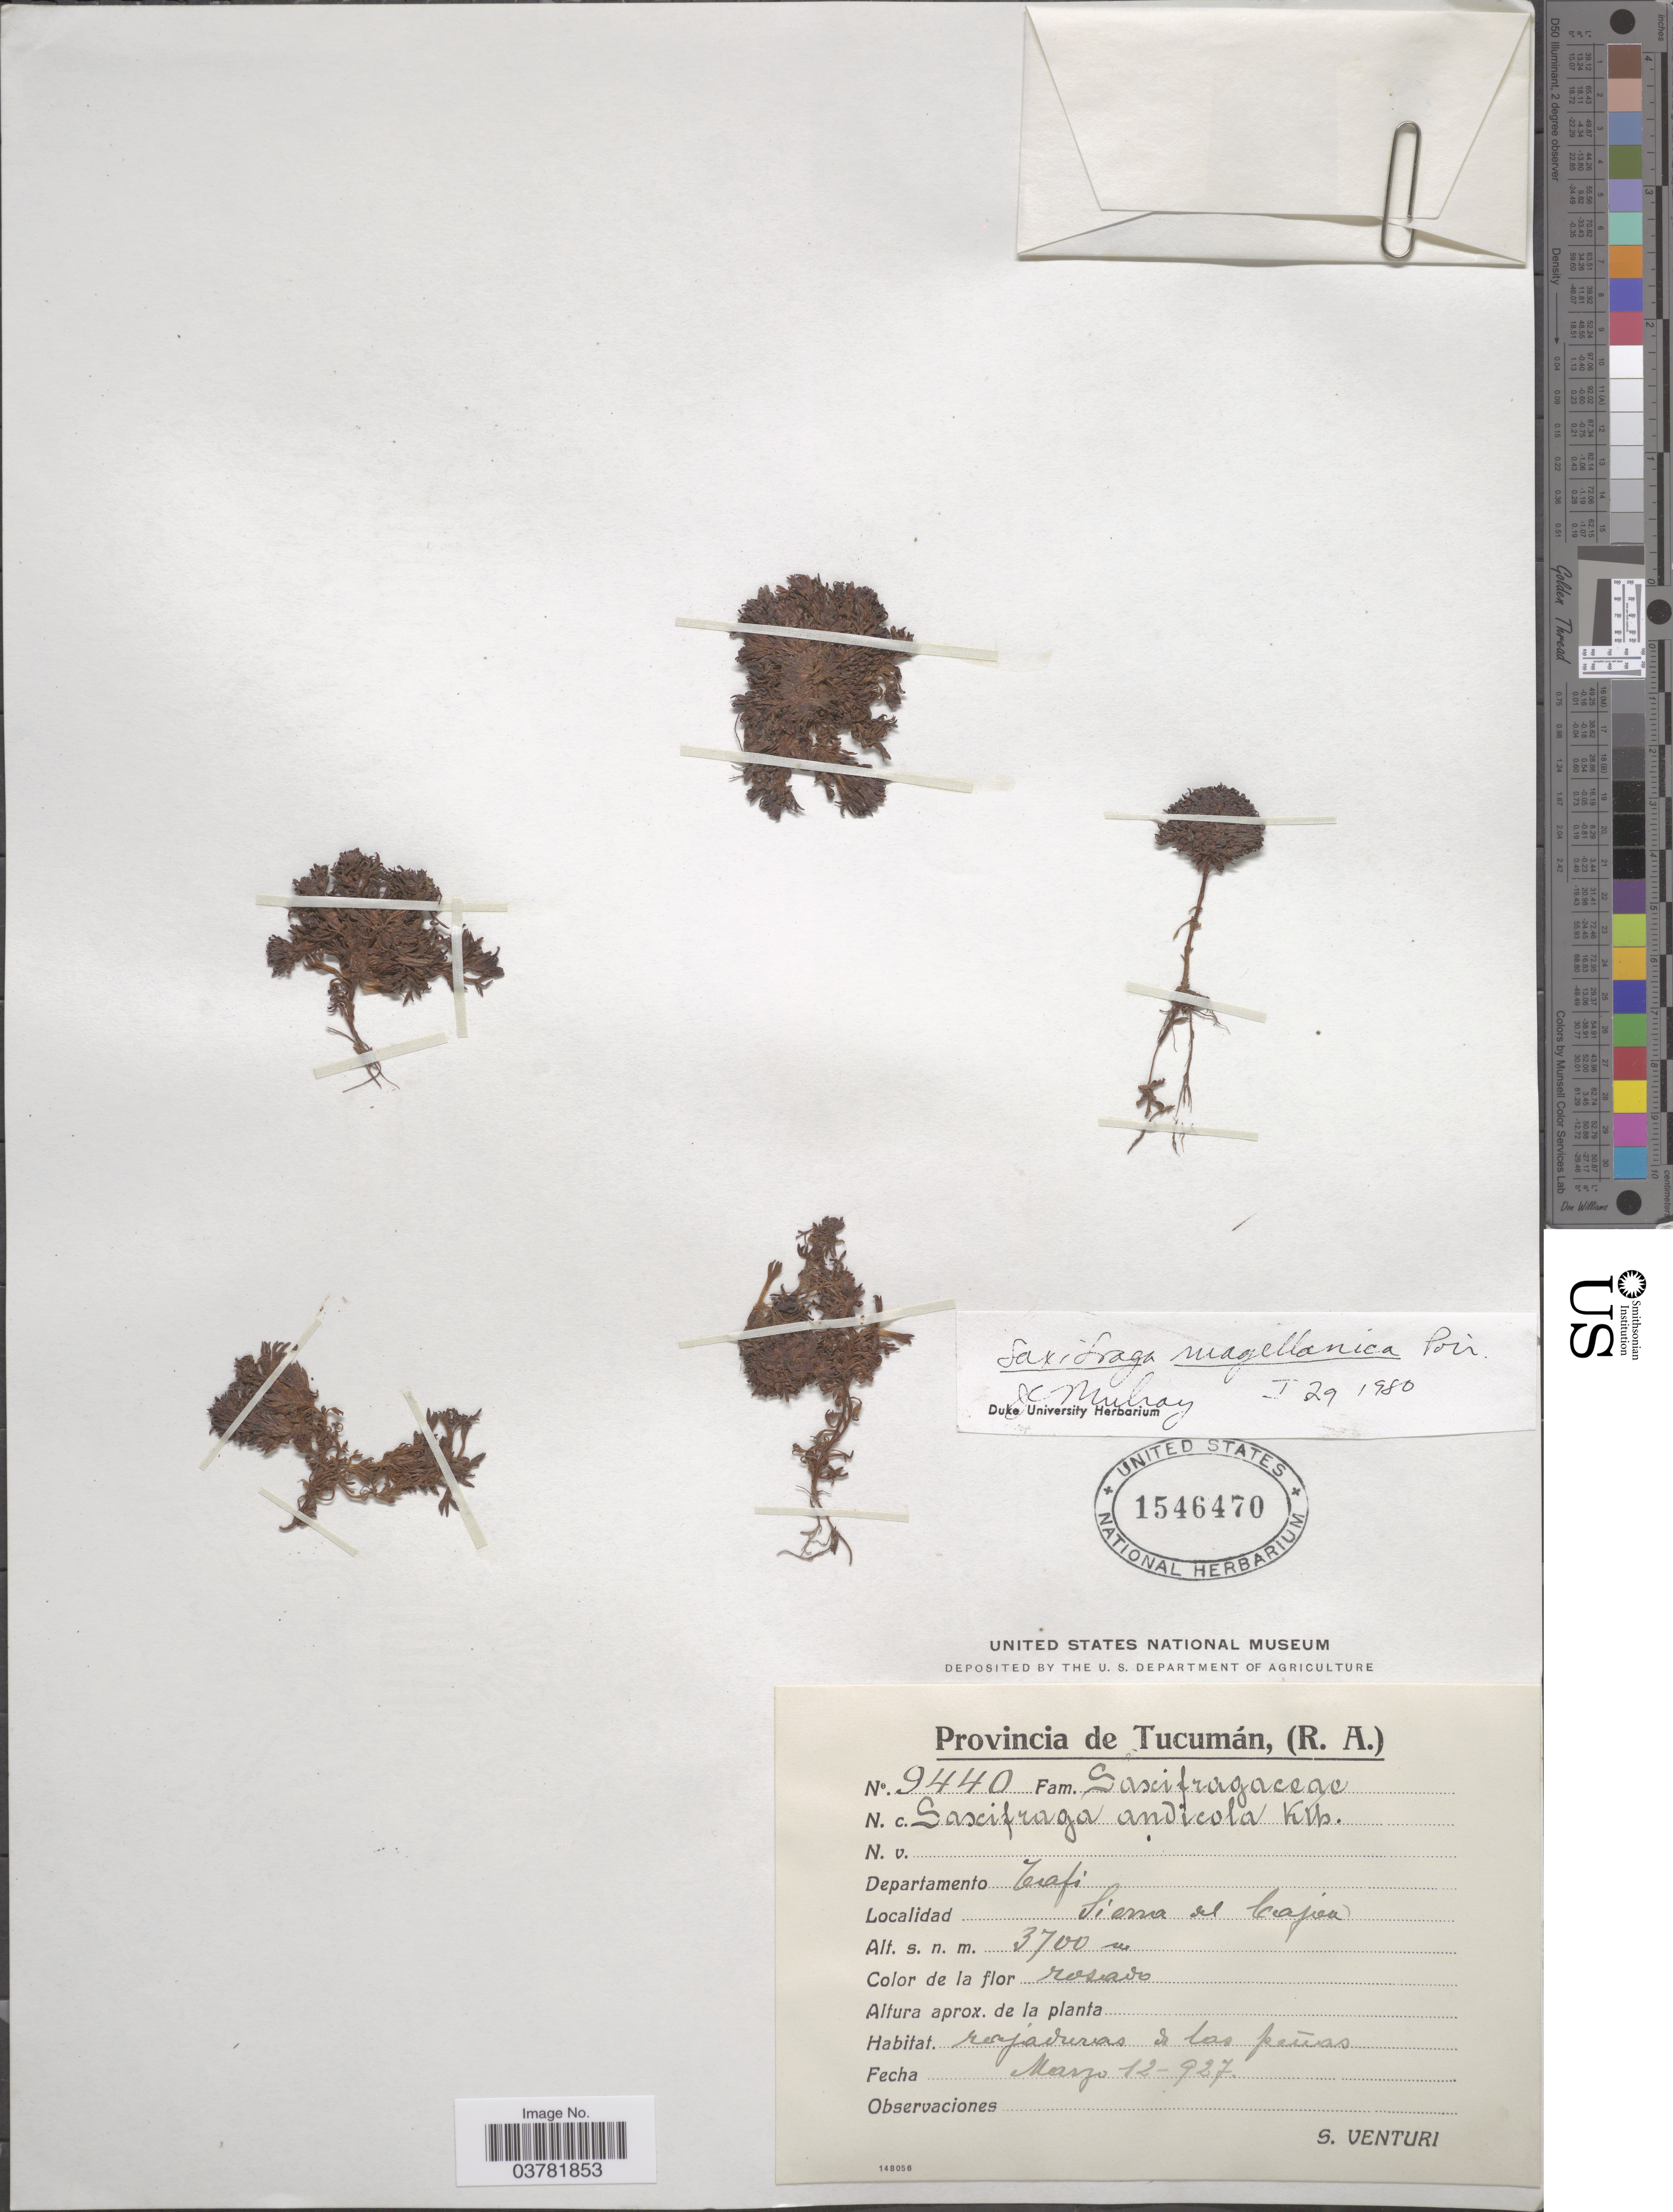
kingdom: Plantae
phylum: Tracheophyta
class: Magnoliopsida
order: Saxifragales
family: Saxifragaceae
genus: Saxifraga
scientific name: Saxifraga magellanica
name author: Poir.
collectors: S. Venturi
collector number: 9440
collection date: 1927-03-12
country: Argentina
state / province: Tucuman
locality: Departamento Tafi. Sierra del Cajon.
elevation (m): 3700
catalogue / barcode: US 1546470